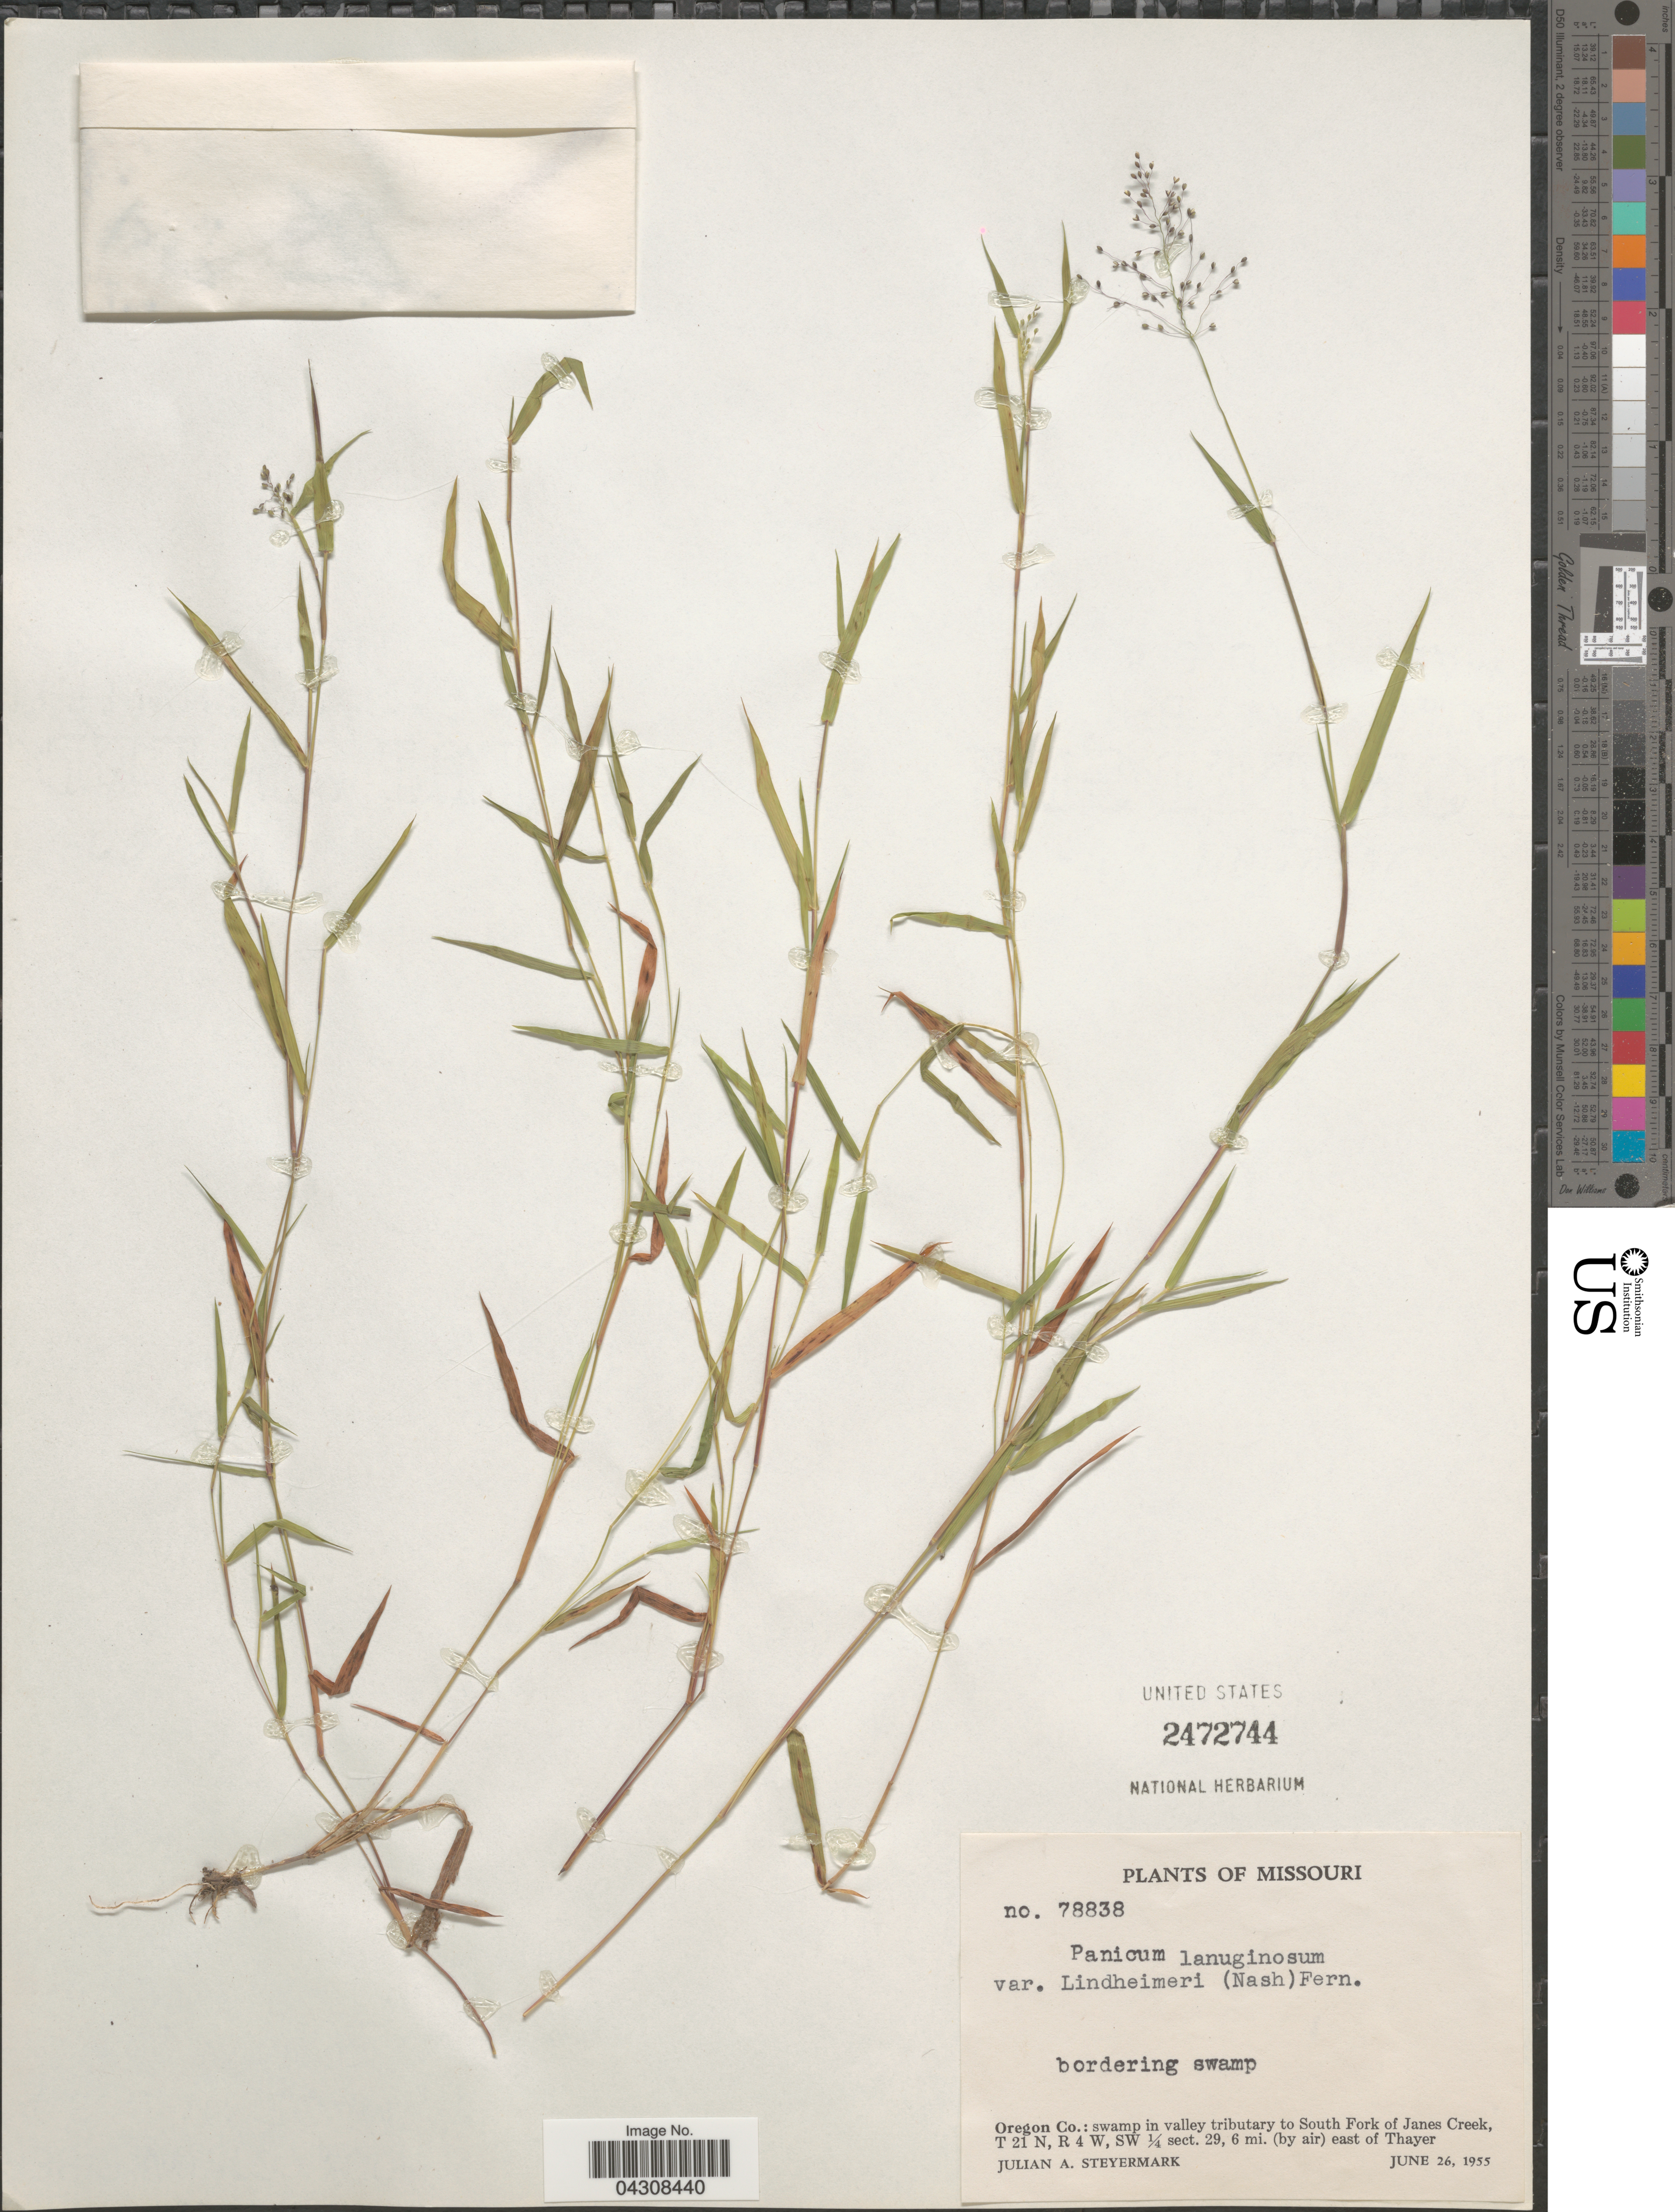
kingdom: Plantae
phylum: Tracheophyta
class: Liliopsida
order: Poales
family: Poaceae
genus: Dichanthelium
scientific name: Dichanthelium acuminatum var. acuminatum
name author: (Sw.) Gould & C.A. Clark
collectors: J. Steyermark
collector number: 78838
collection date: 1955-06-26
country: United States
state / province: Missouri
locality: Oregon Co.: swamp in valley tributary to South Fork of Janes Creek, T 21 N, R 4W, SW ¼ sect. 29, 6 mi. (by air) east of Thayer.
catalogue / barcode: US 2472744